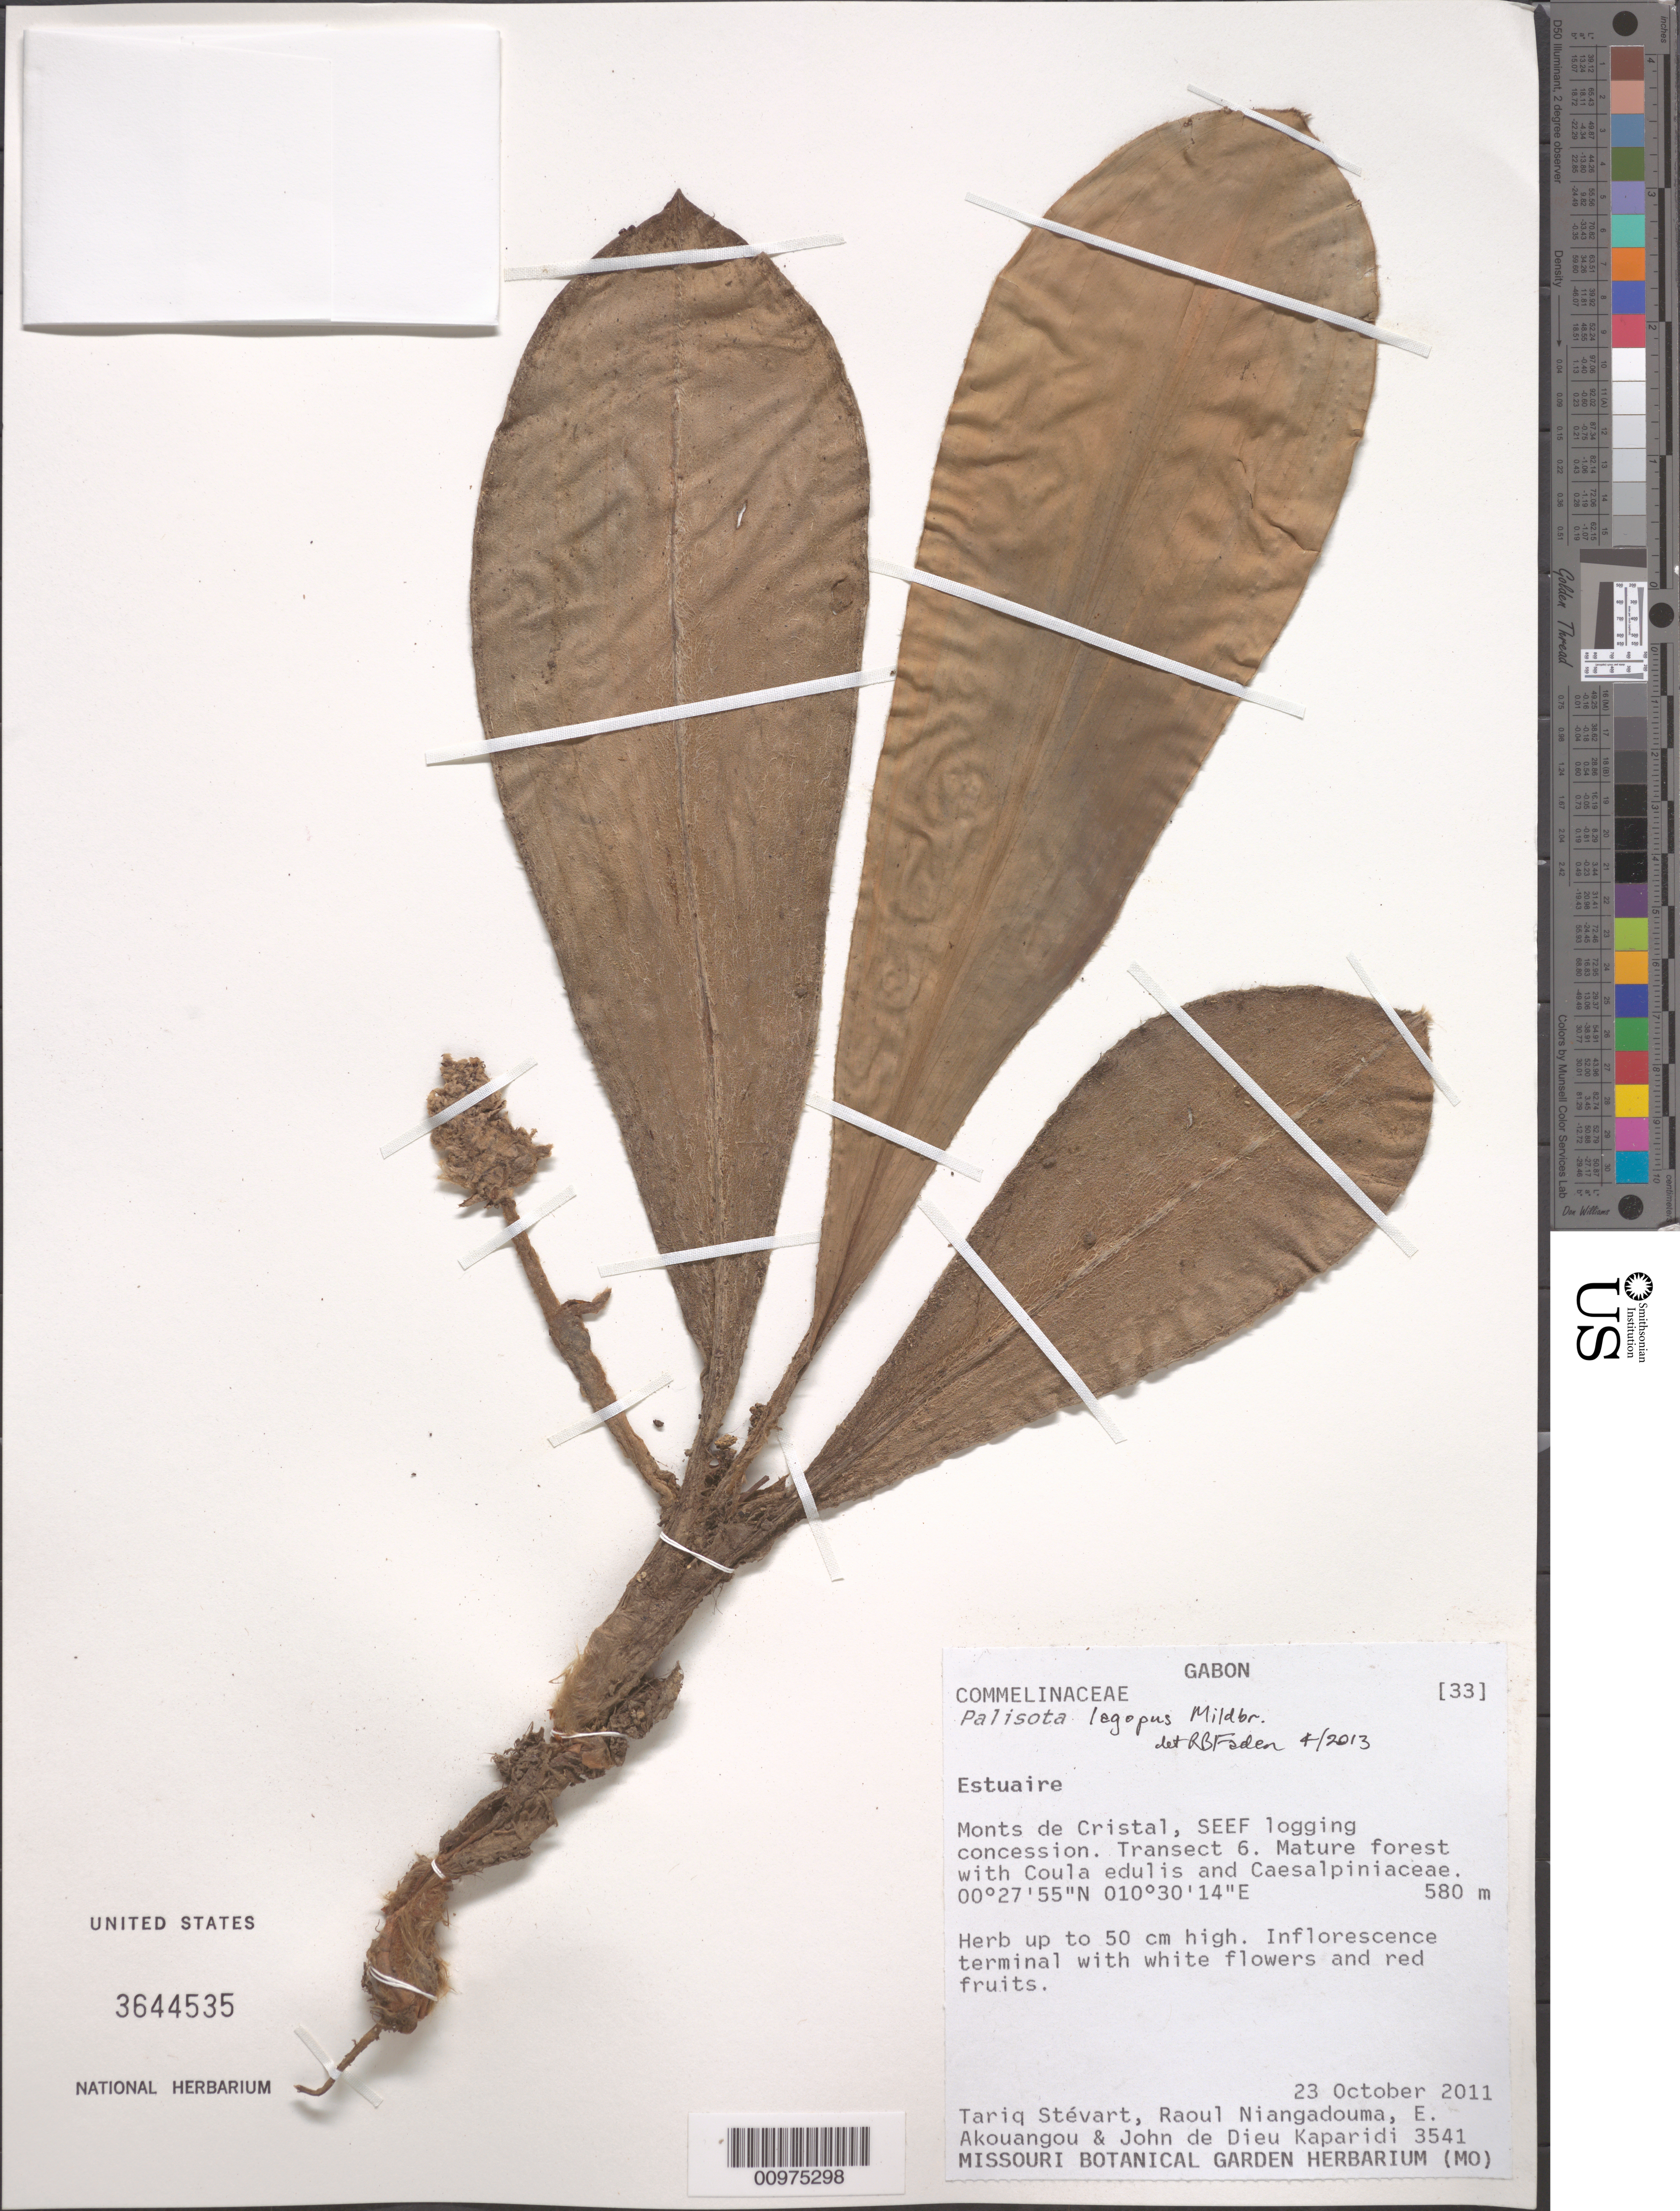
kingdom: Plantae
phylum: Tracheophyta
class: Liliopsida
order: Commelinales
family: Commelinaceae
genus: Palisota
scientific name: Palisota lagopus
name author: Mildbr.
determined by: Faden, Robert B., (US), Smithsonian Institution - National Museum of Natural History (UNITED STATES)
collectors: T. Stévart et al.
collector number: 3541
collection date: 2011-10-23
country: Gabon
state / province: Estuaire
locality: Monts de Cristalk, SEEF logging concession. Transect 6.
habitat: Mature forest with Coula edulis and Caesalpiniaceae.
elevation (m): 580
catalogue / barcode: US 3644535